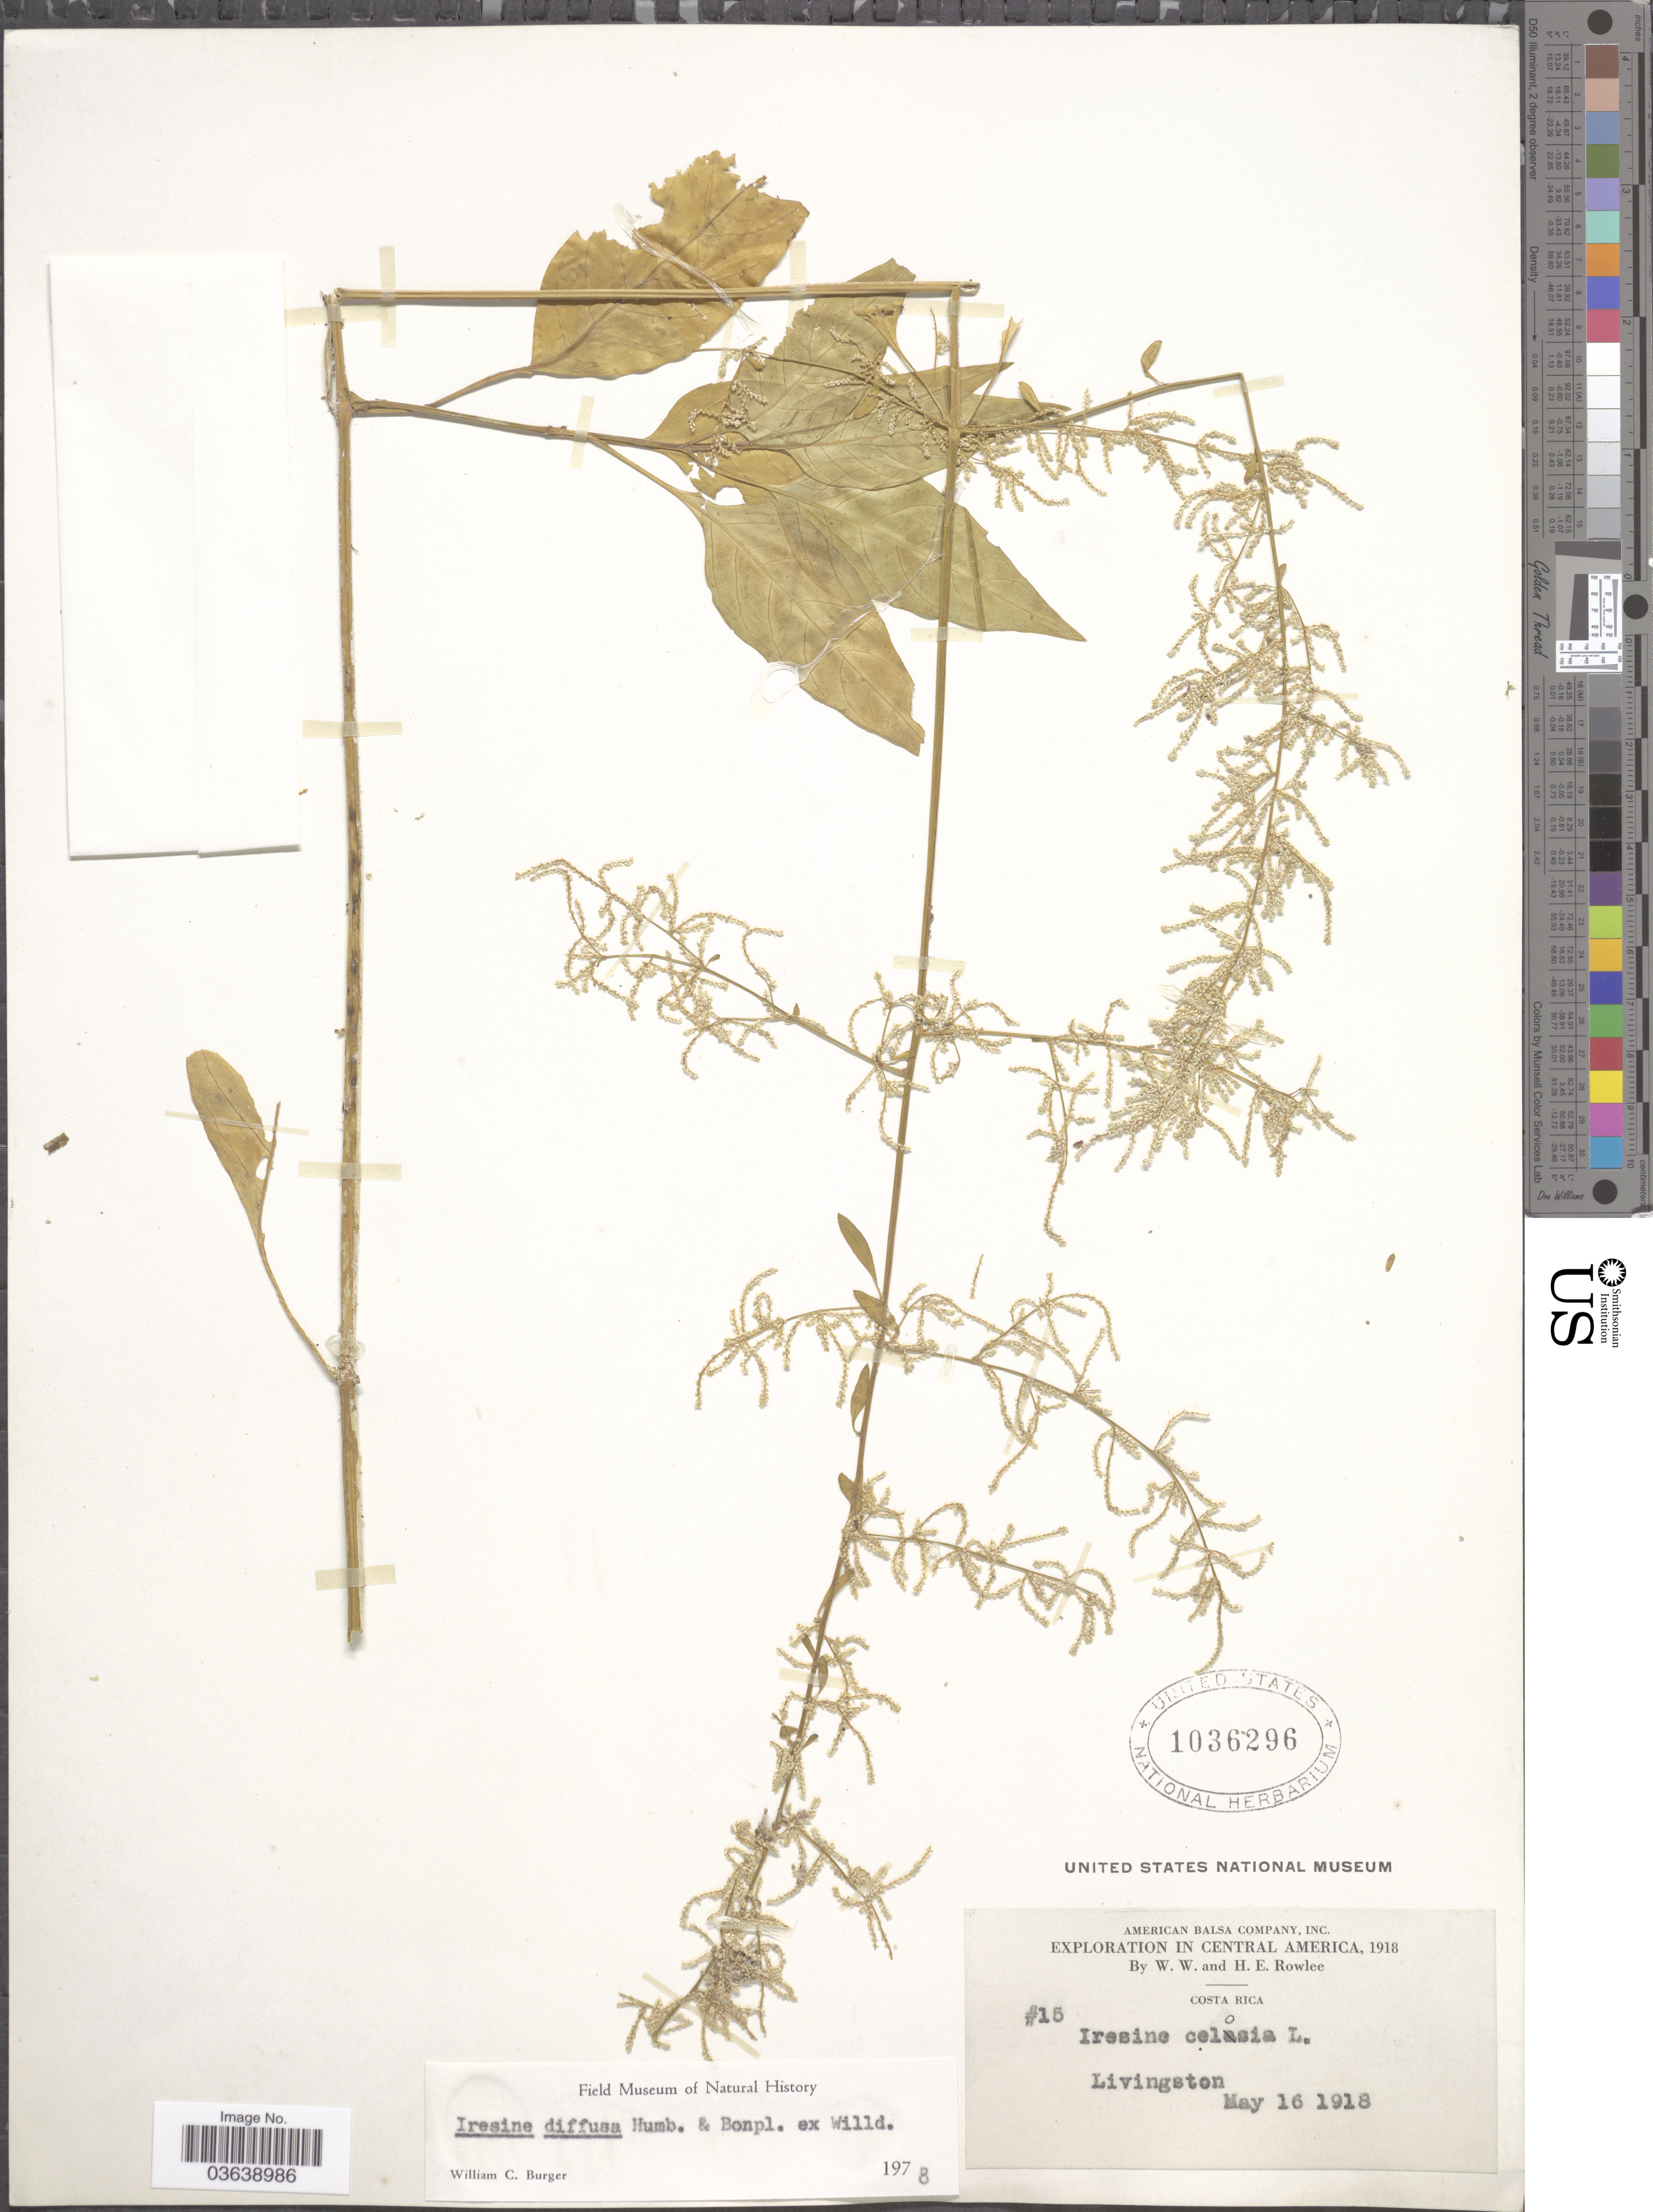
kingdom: Plantae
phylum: Tracheophyta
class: Magnoliopsida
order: Caryophyllales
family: Amaranthaceae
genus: Iresine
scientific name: Iresine celosia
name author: L.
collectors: W. W. Rowlee & H. E. Rowlee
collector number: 15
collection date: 1918-05-16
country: Costa Rica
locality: Livingston.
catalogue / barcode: US 1036296